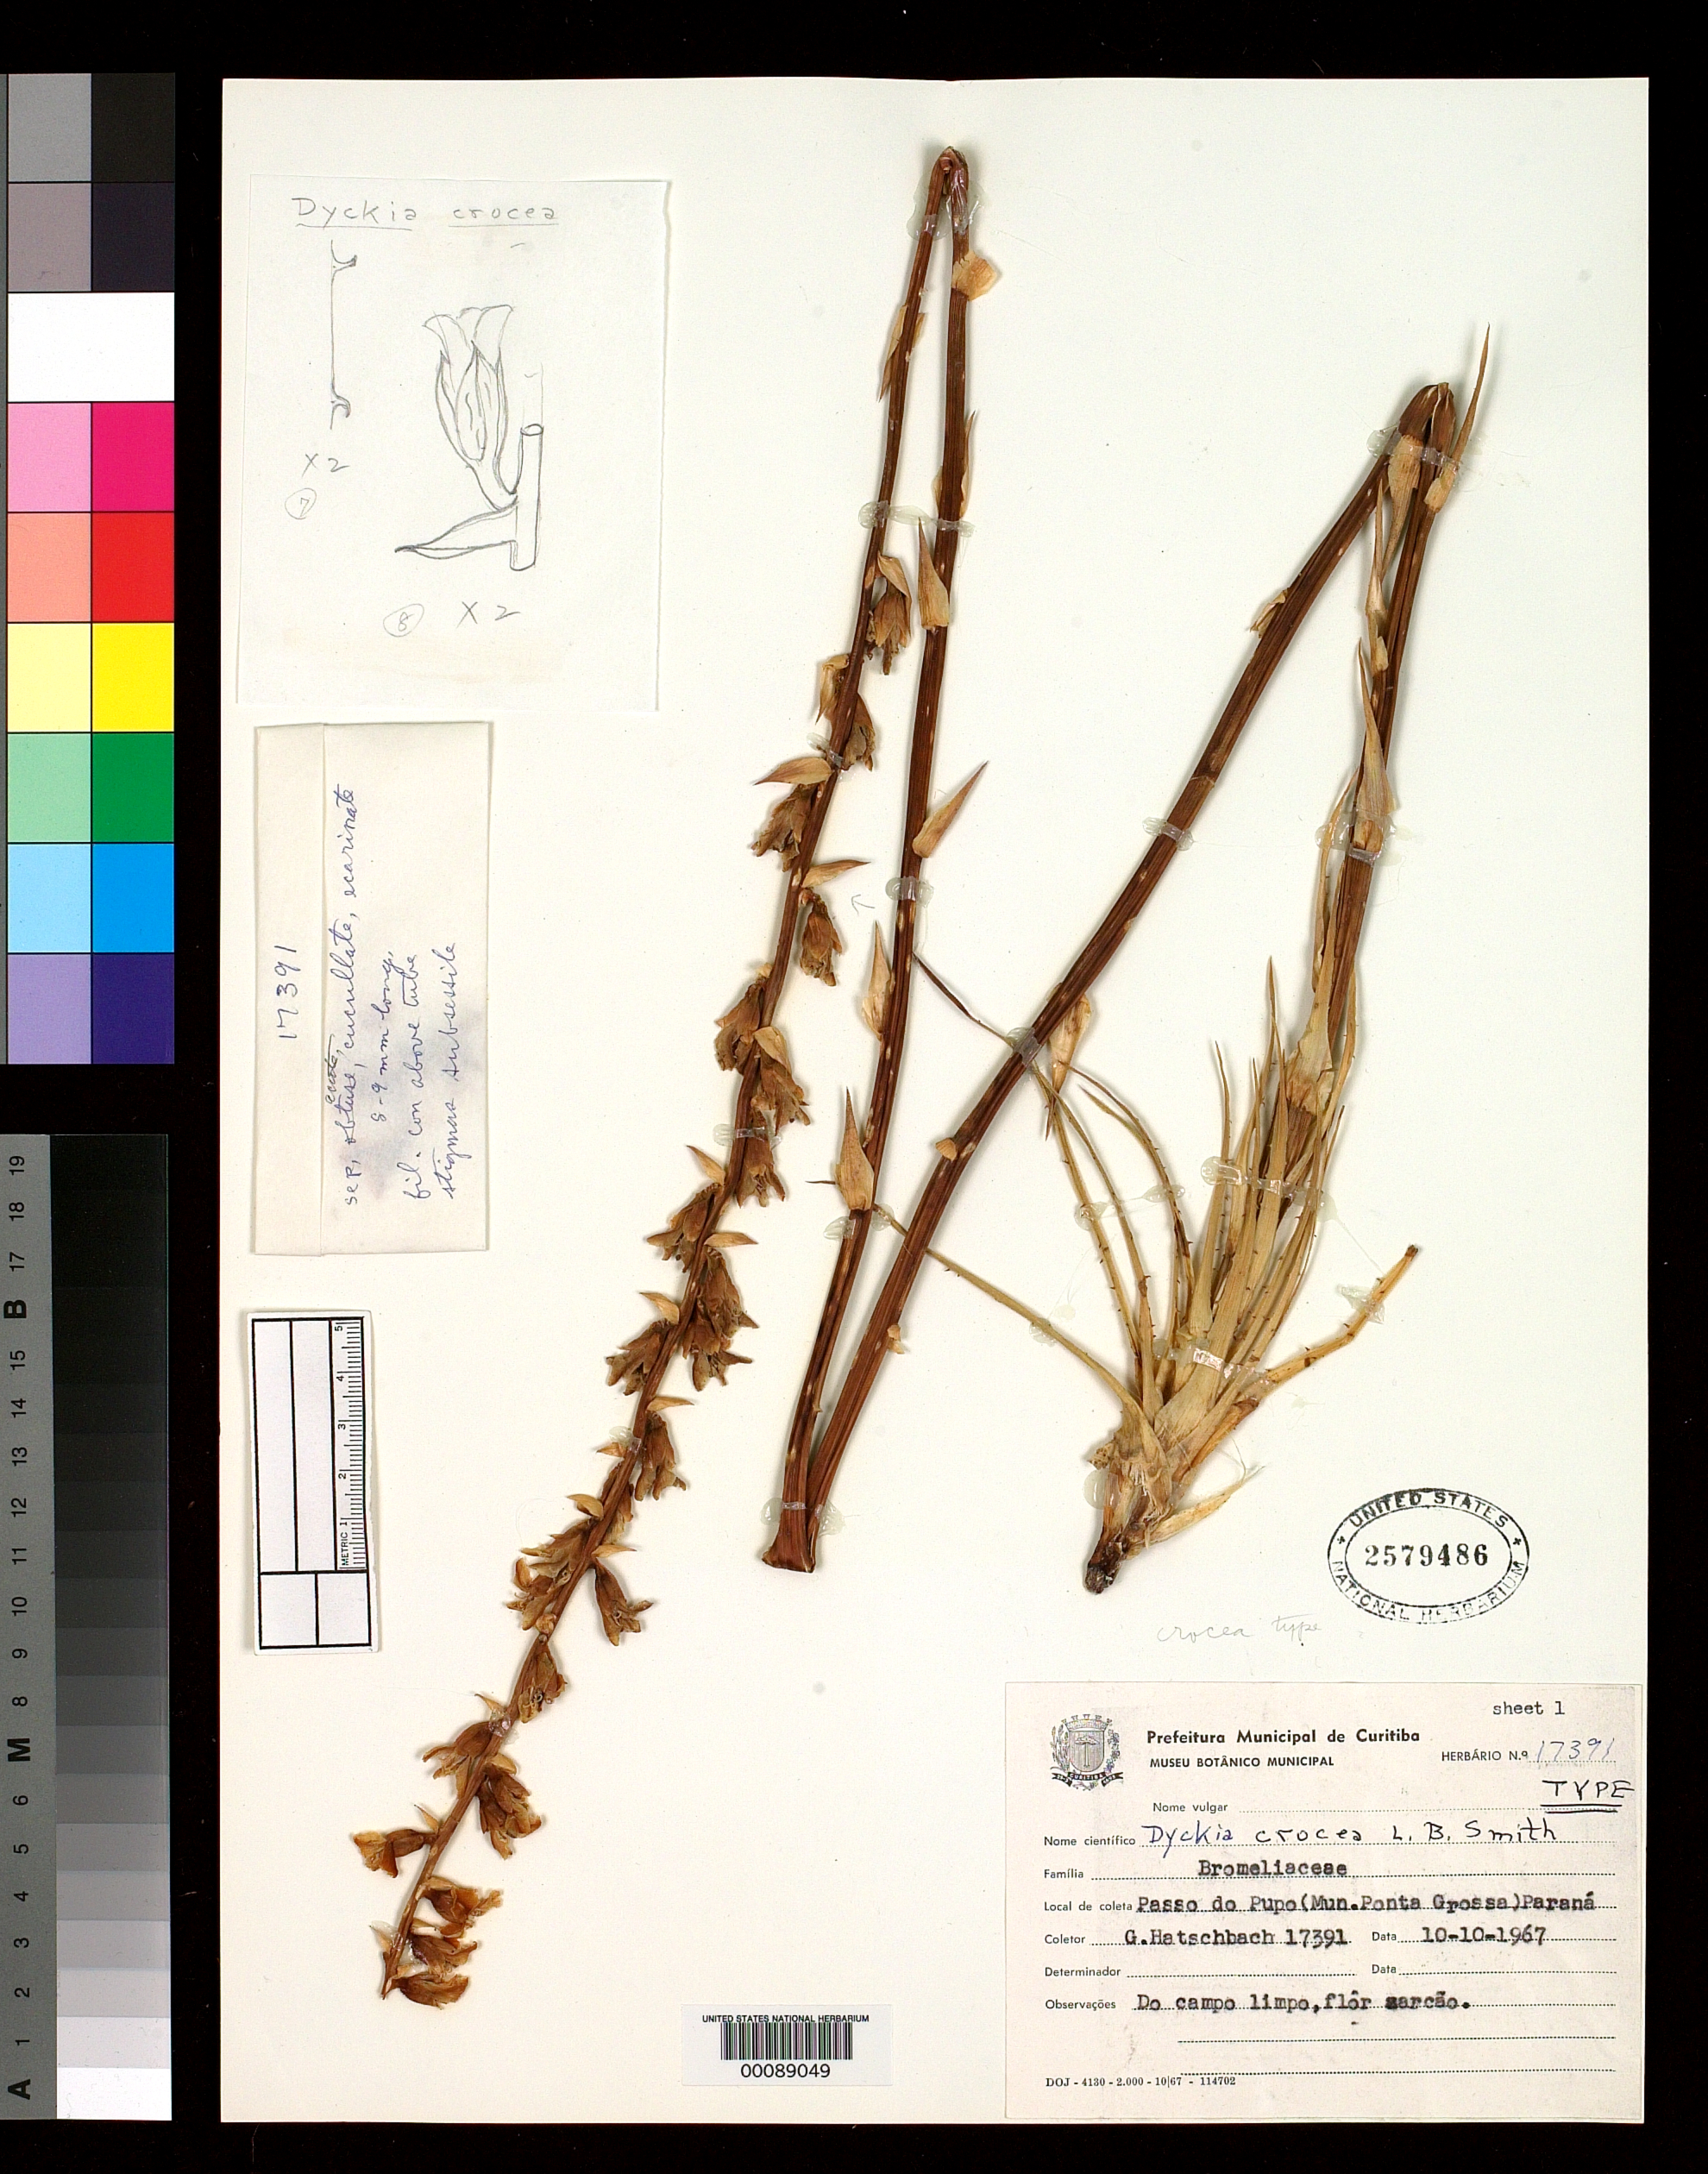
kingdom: Plantae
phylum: Tracheophyta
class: Liliopsida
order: Poales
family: Bromeliaceae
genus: Dyckia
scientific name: Dyckia crocea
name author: L.B. Sm.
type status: Holotype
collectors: G. Hatschbach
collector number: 17391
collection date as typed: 10 Oct 1967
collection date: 1967-10-10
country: Brazil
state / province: Paraná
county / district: Ponta Grossa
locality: Passo do Pupo.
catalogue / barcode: US 2579486